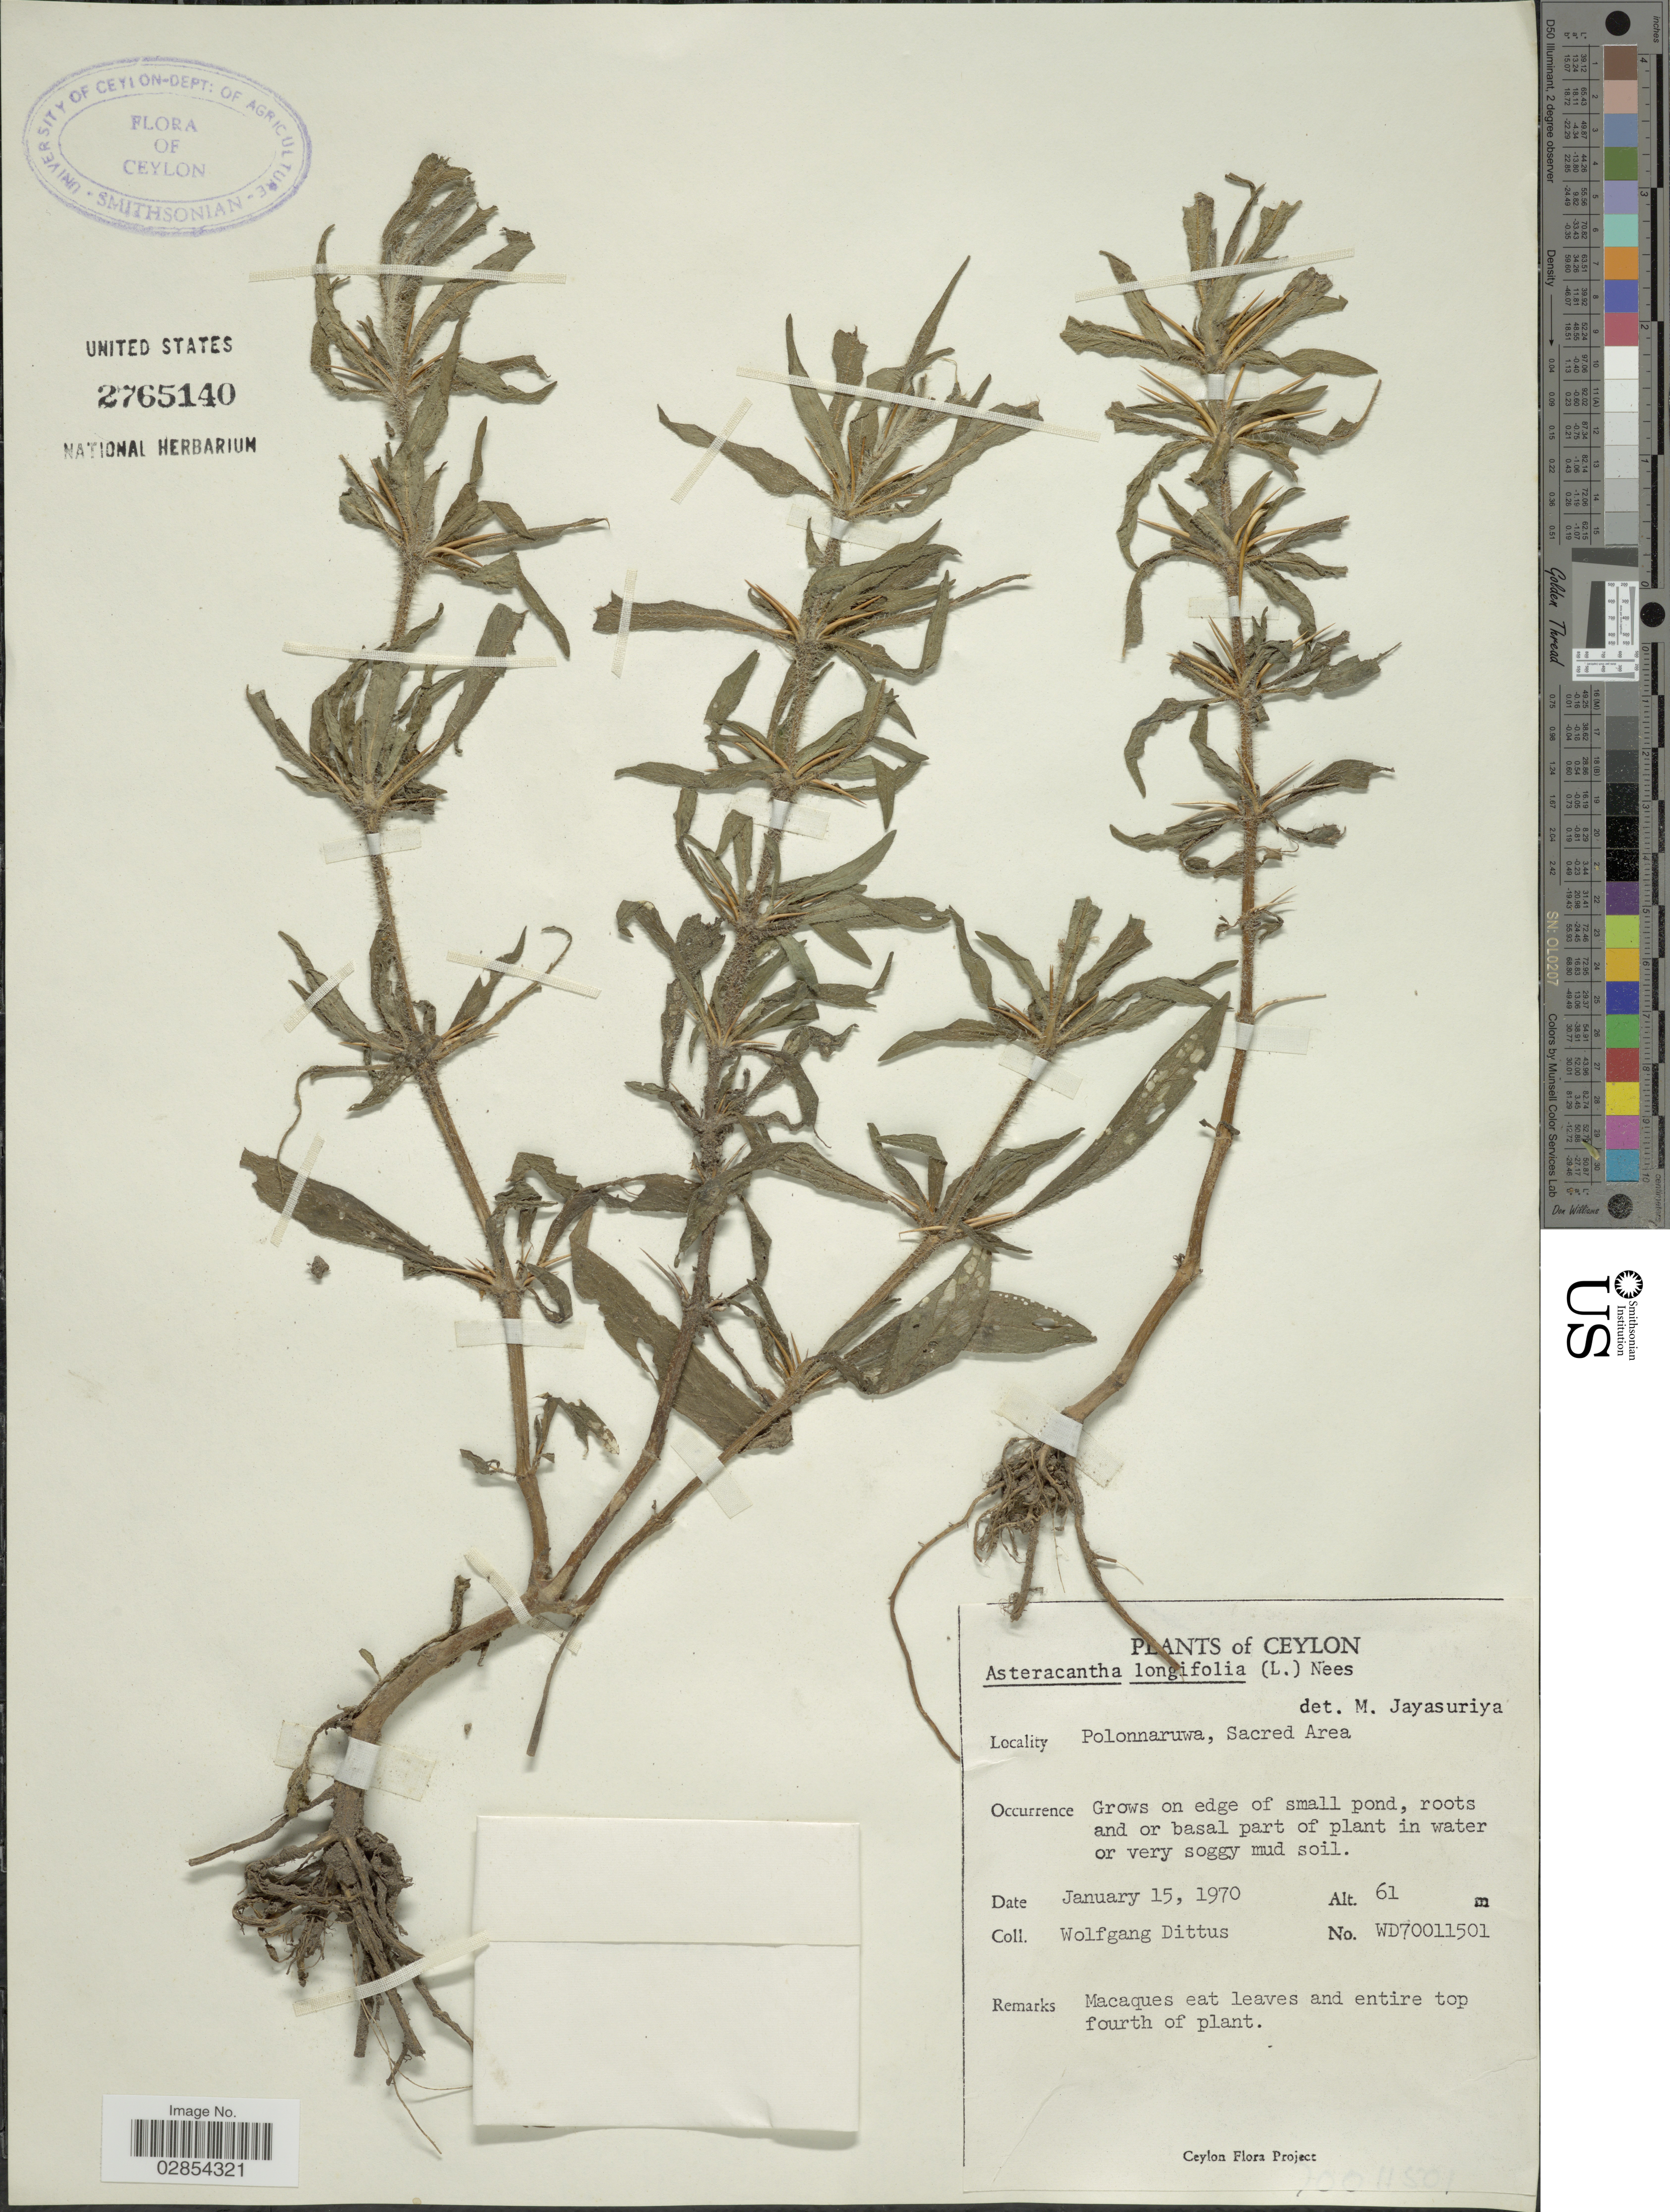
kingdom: Plantae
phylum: Tracheophyta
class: Magnoliopsida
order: Lamiales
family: Acanthaceae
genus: Asteracantha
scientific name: Asteracantha auriculata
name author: Nees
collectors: W. Dittus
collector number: WD70011501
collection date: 1970-01-15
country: Sri Lanka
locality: Ceylon. Polonnaruwa, Sacred Area.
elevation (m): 61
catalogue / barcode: US 2765140